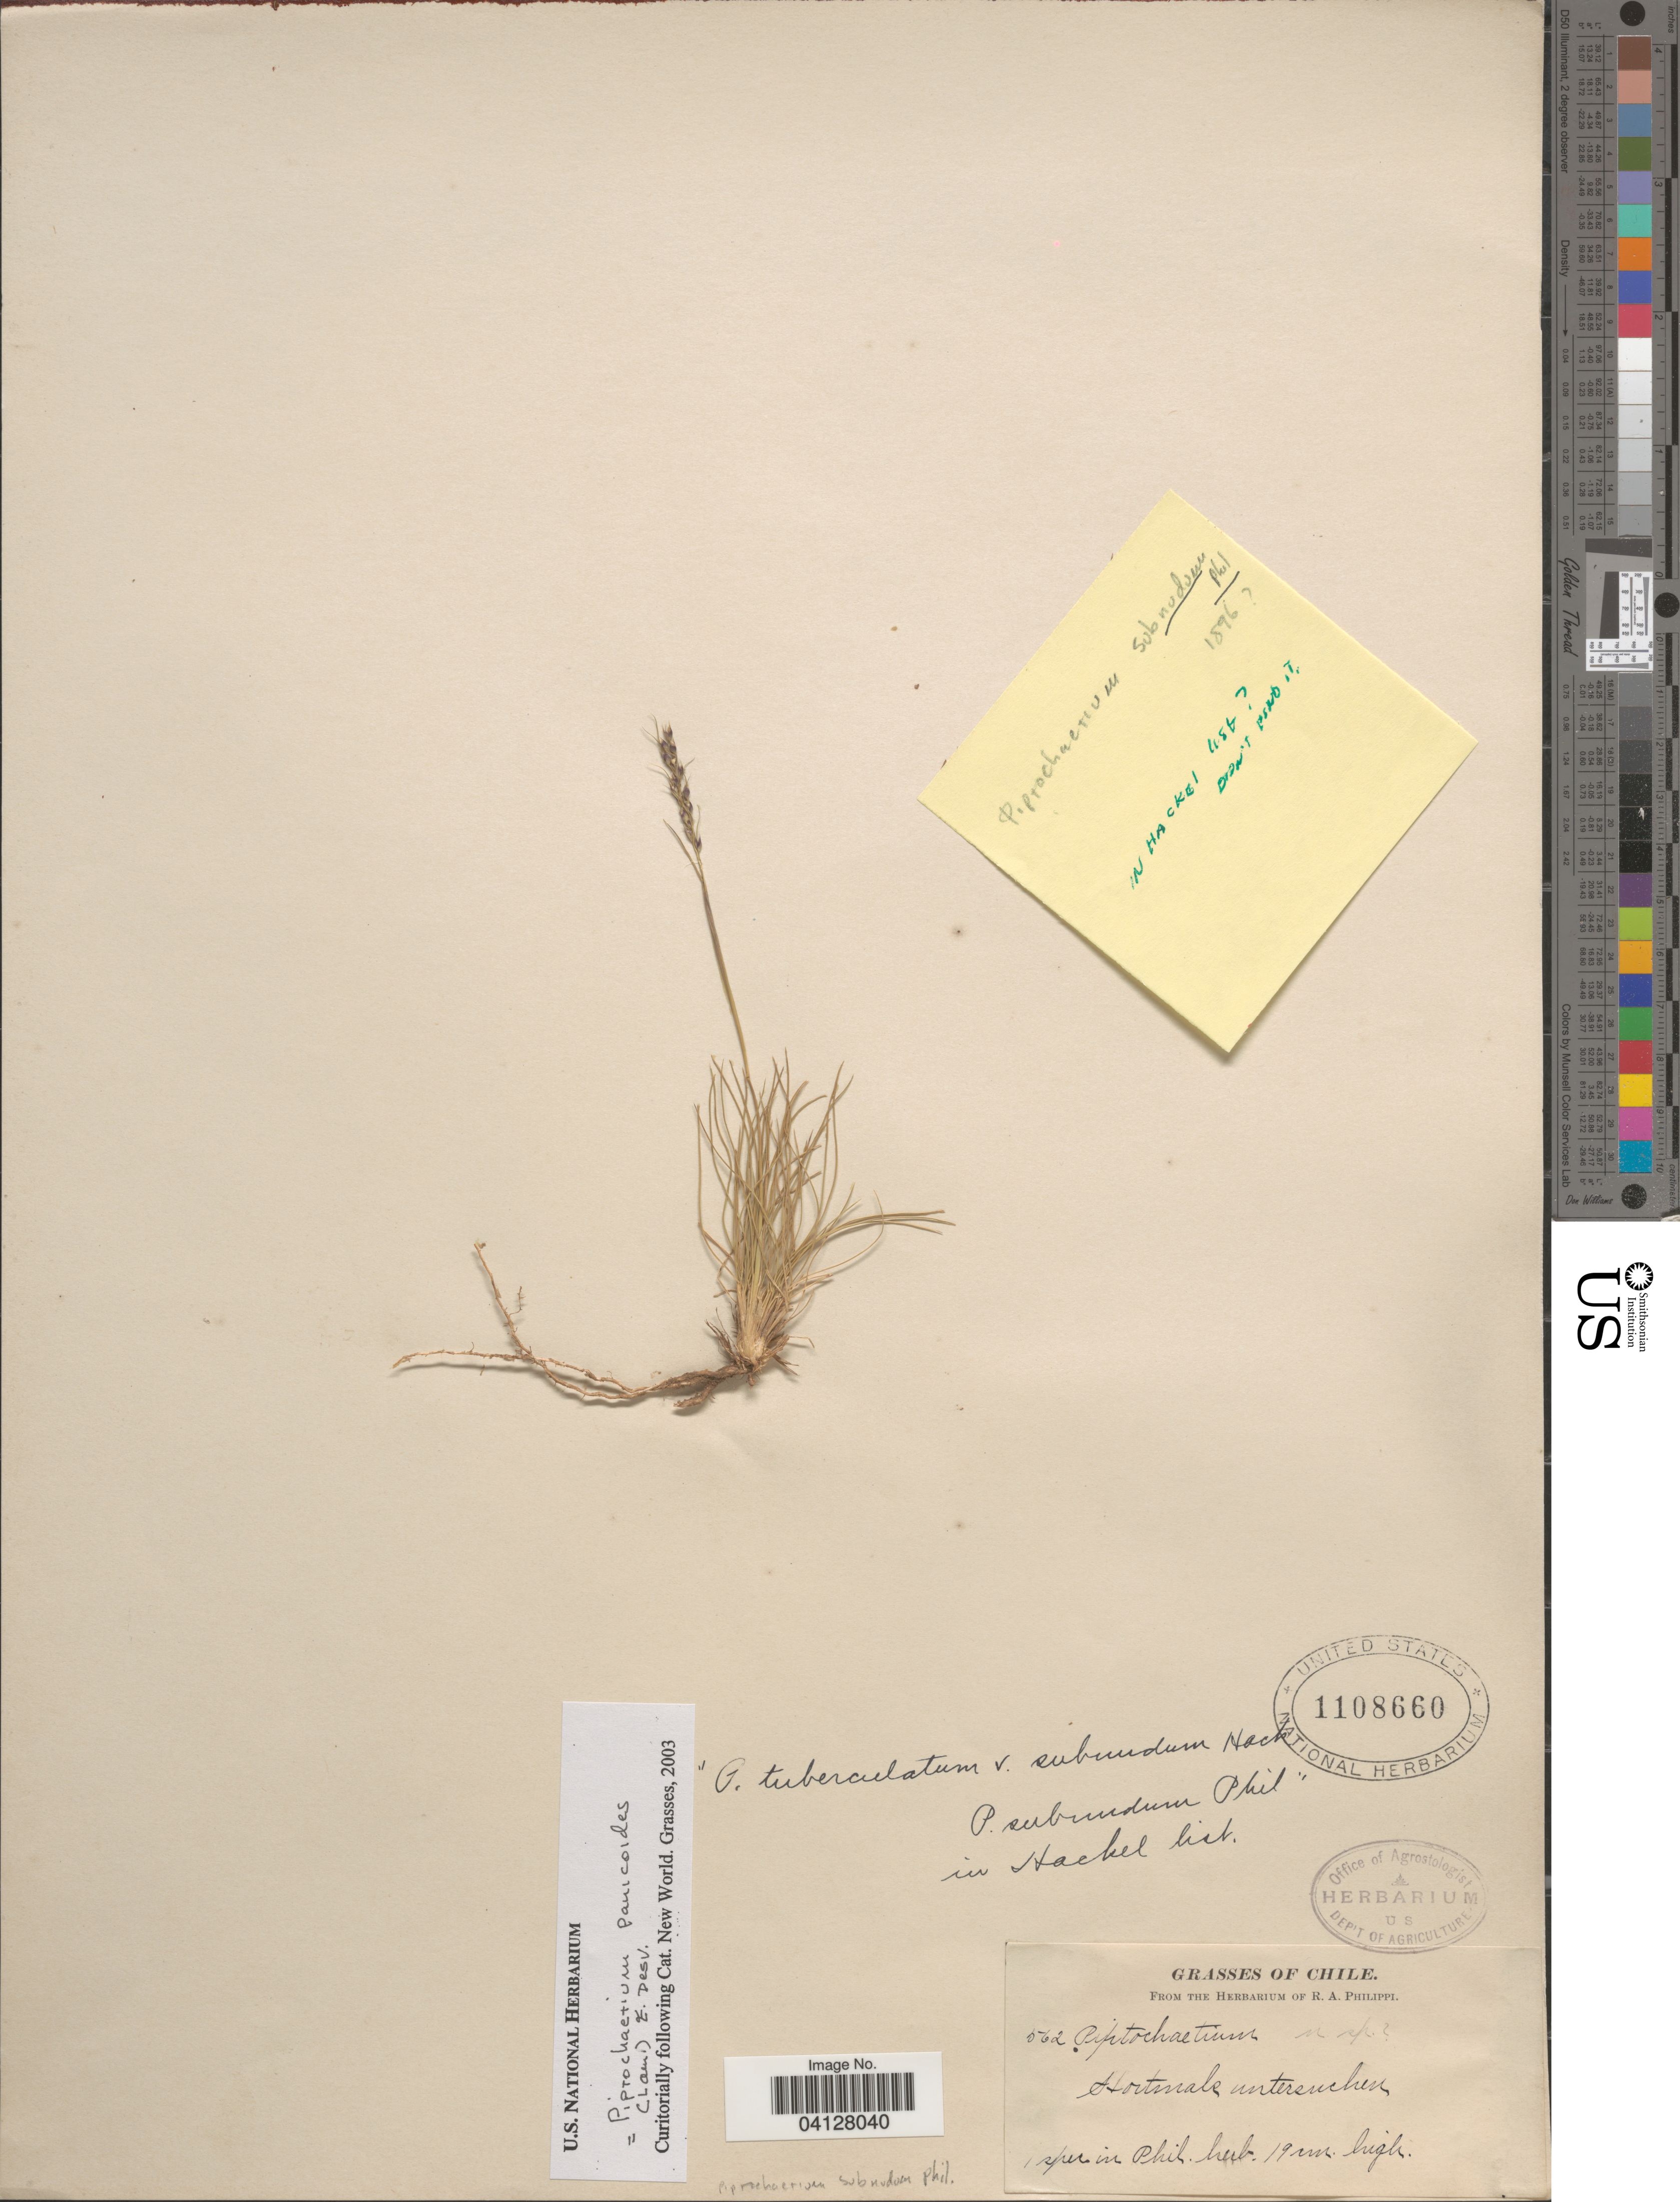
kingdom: Plantae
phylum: Tracheophyta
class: Liliopsida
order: Poales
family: Poaceae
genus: Piptochaetium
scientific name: Piptochaetium panicoides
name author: (Lam.) É. Desv.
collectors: ex. herb. R.A. Philippi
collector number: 562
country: Chile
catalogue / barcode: US 1108660